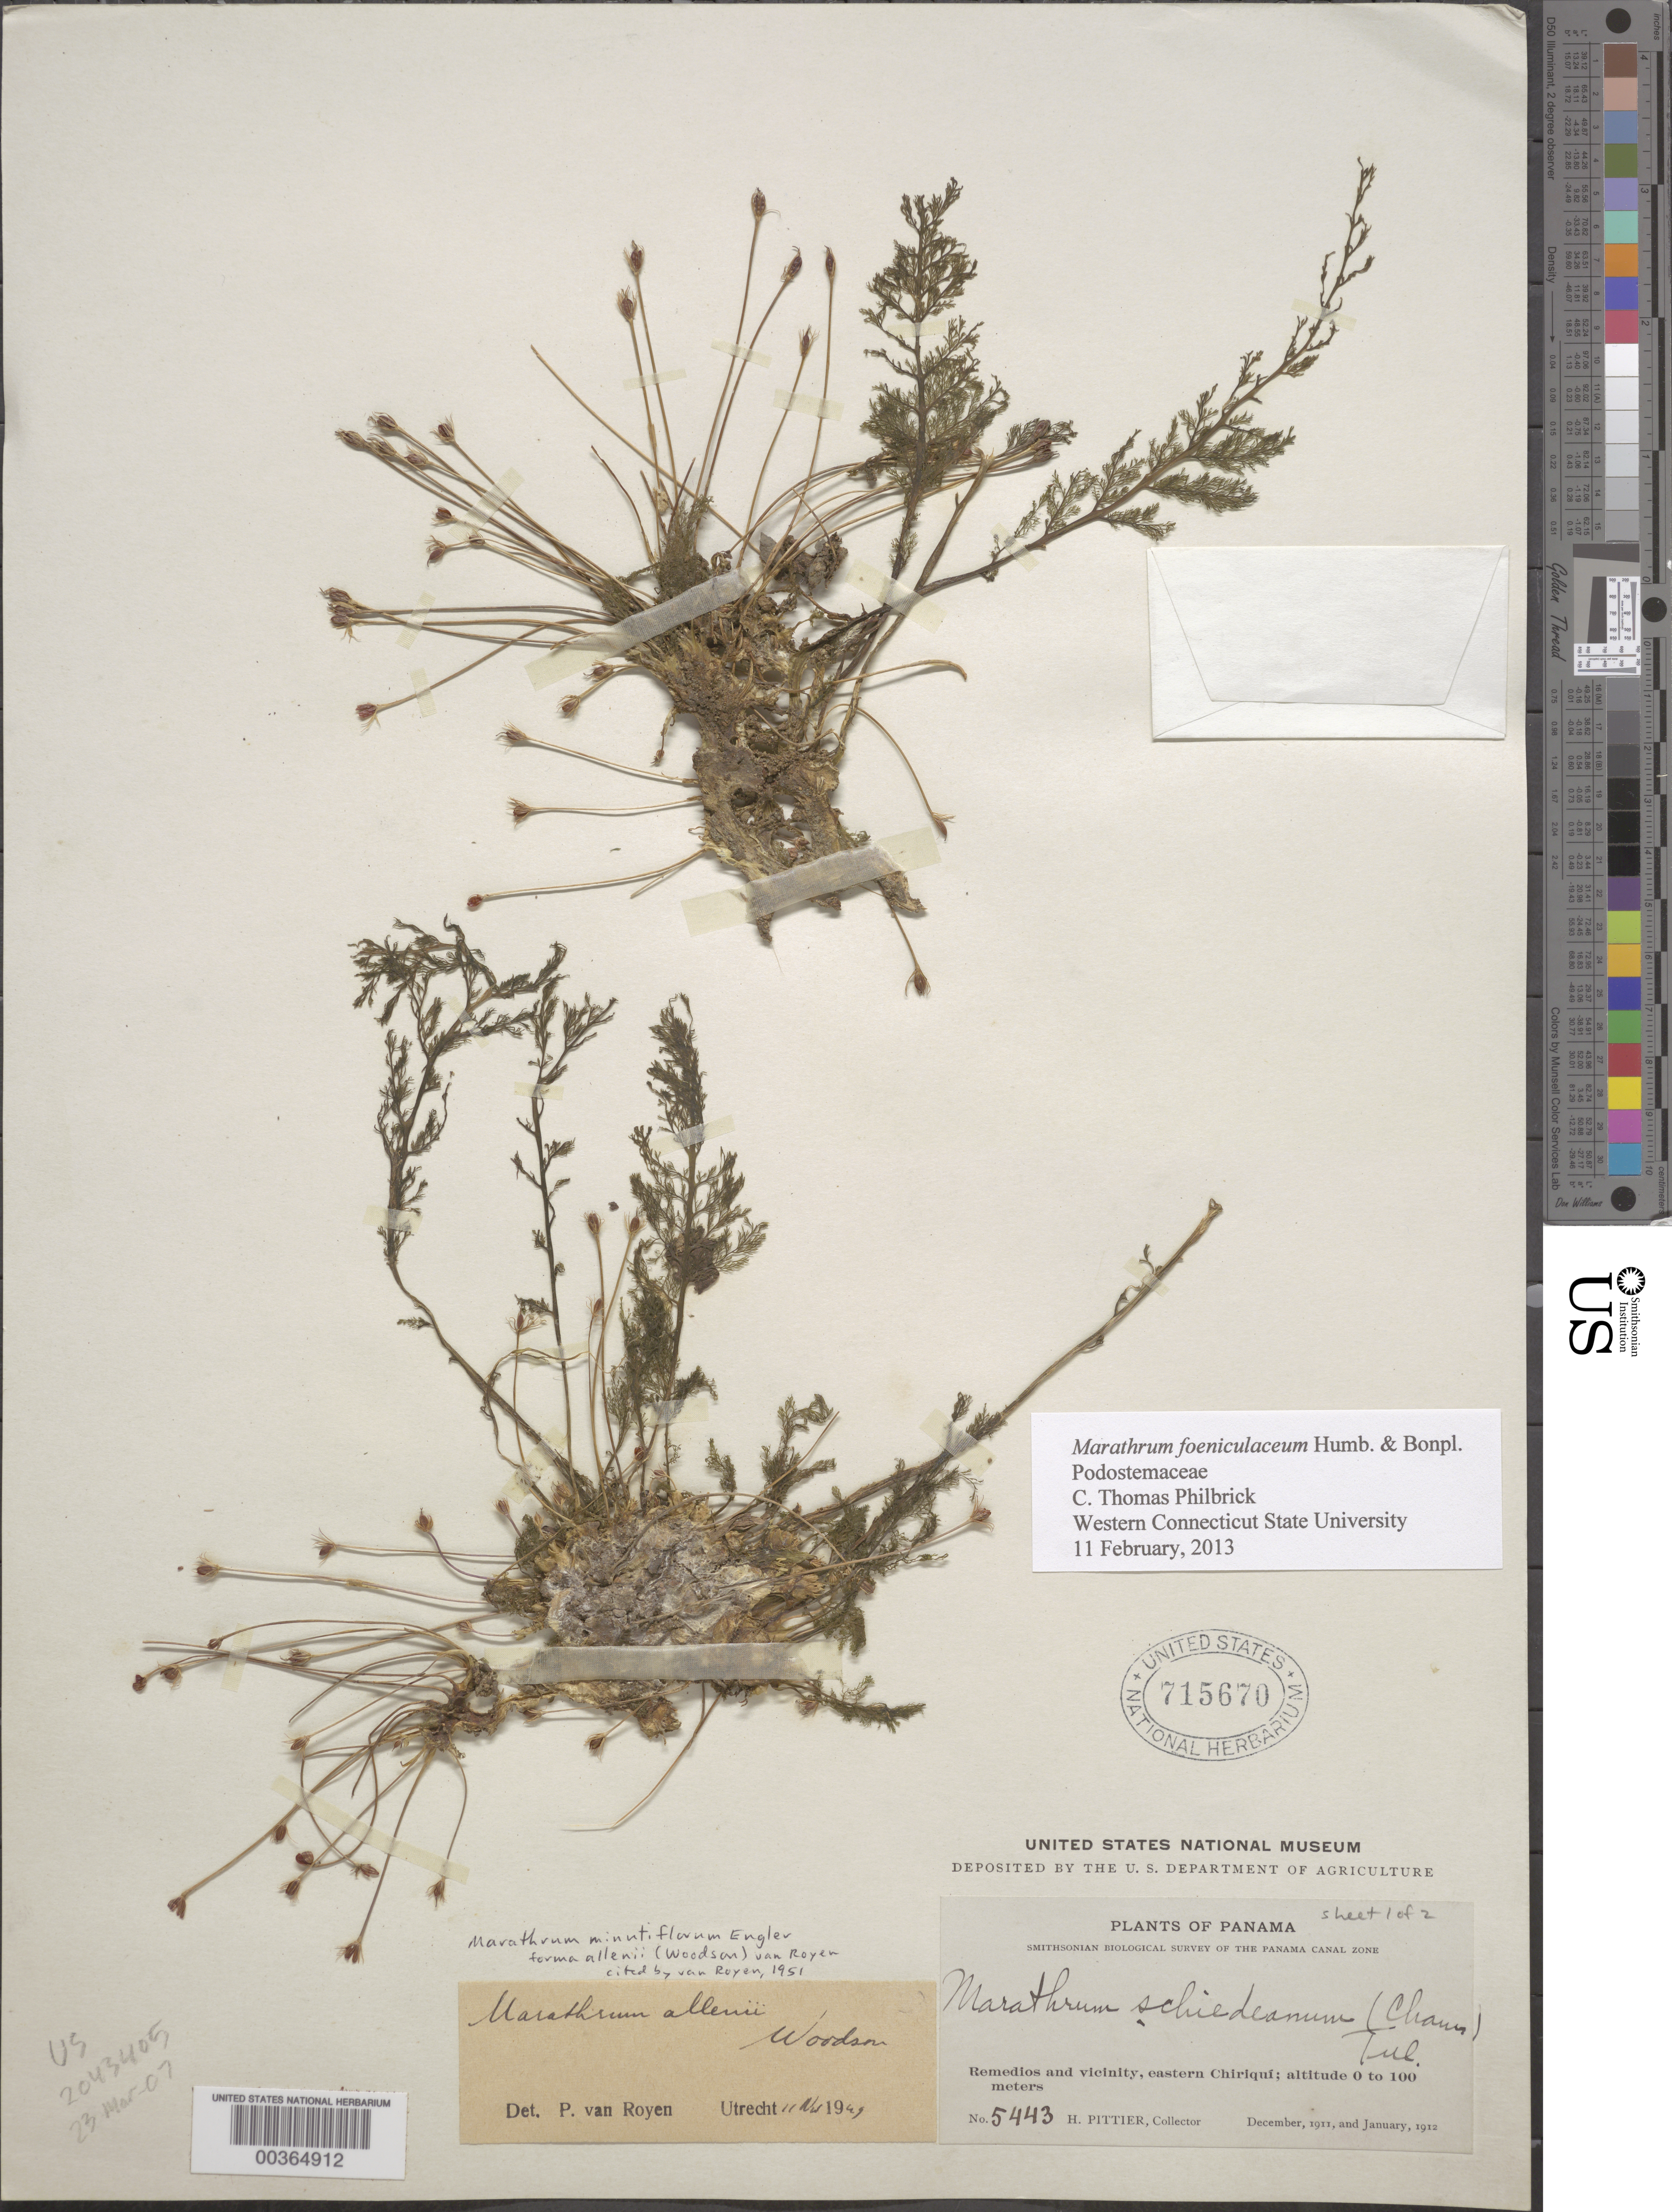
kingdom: Plantae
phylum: Tracheophyta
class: Magnoliopsida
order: Malpighiales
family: Podostemaceae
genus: Marathrum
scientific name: Marathrum minutiflorum f. allenii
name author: (Woodson) P. Royen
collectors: H. F. Pittier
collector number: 5443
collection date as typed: Dec 1911 to -- Jan 1912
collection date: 1911-12/1912-01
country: Panama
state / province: Chiriquí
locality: Remedios and vicinity, eastern Chiriquí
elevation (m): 0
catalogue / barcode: US 715670